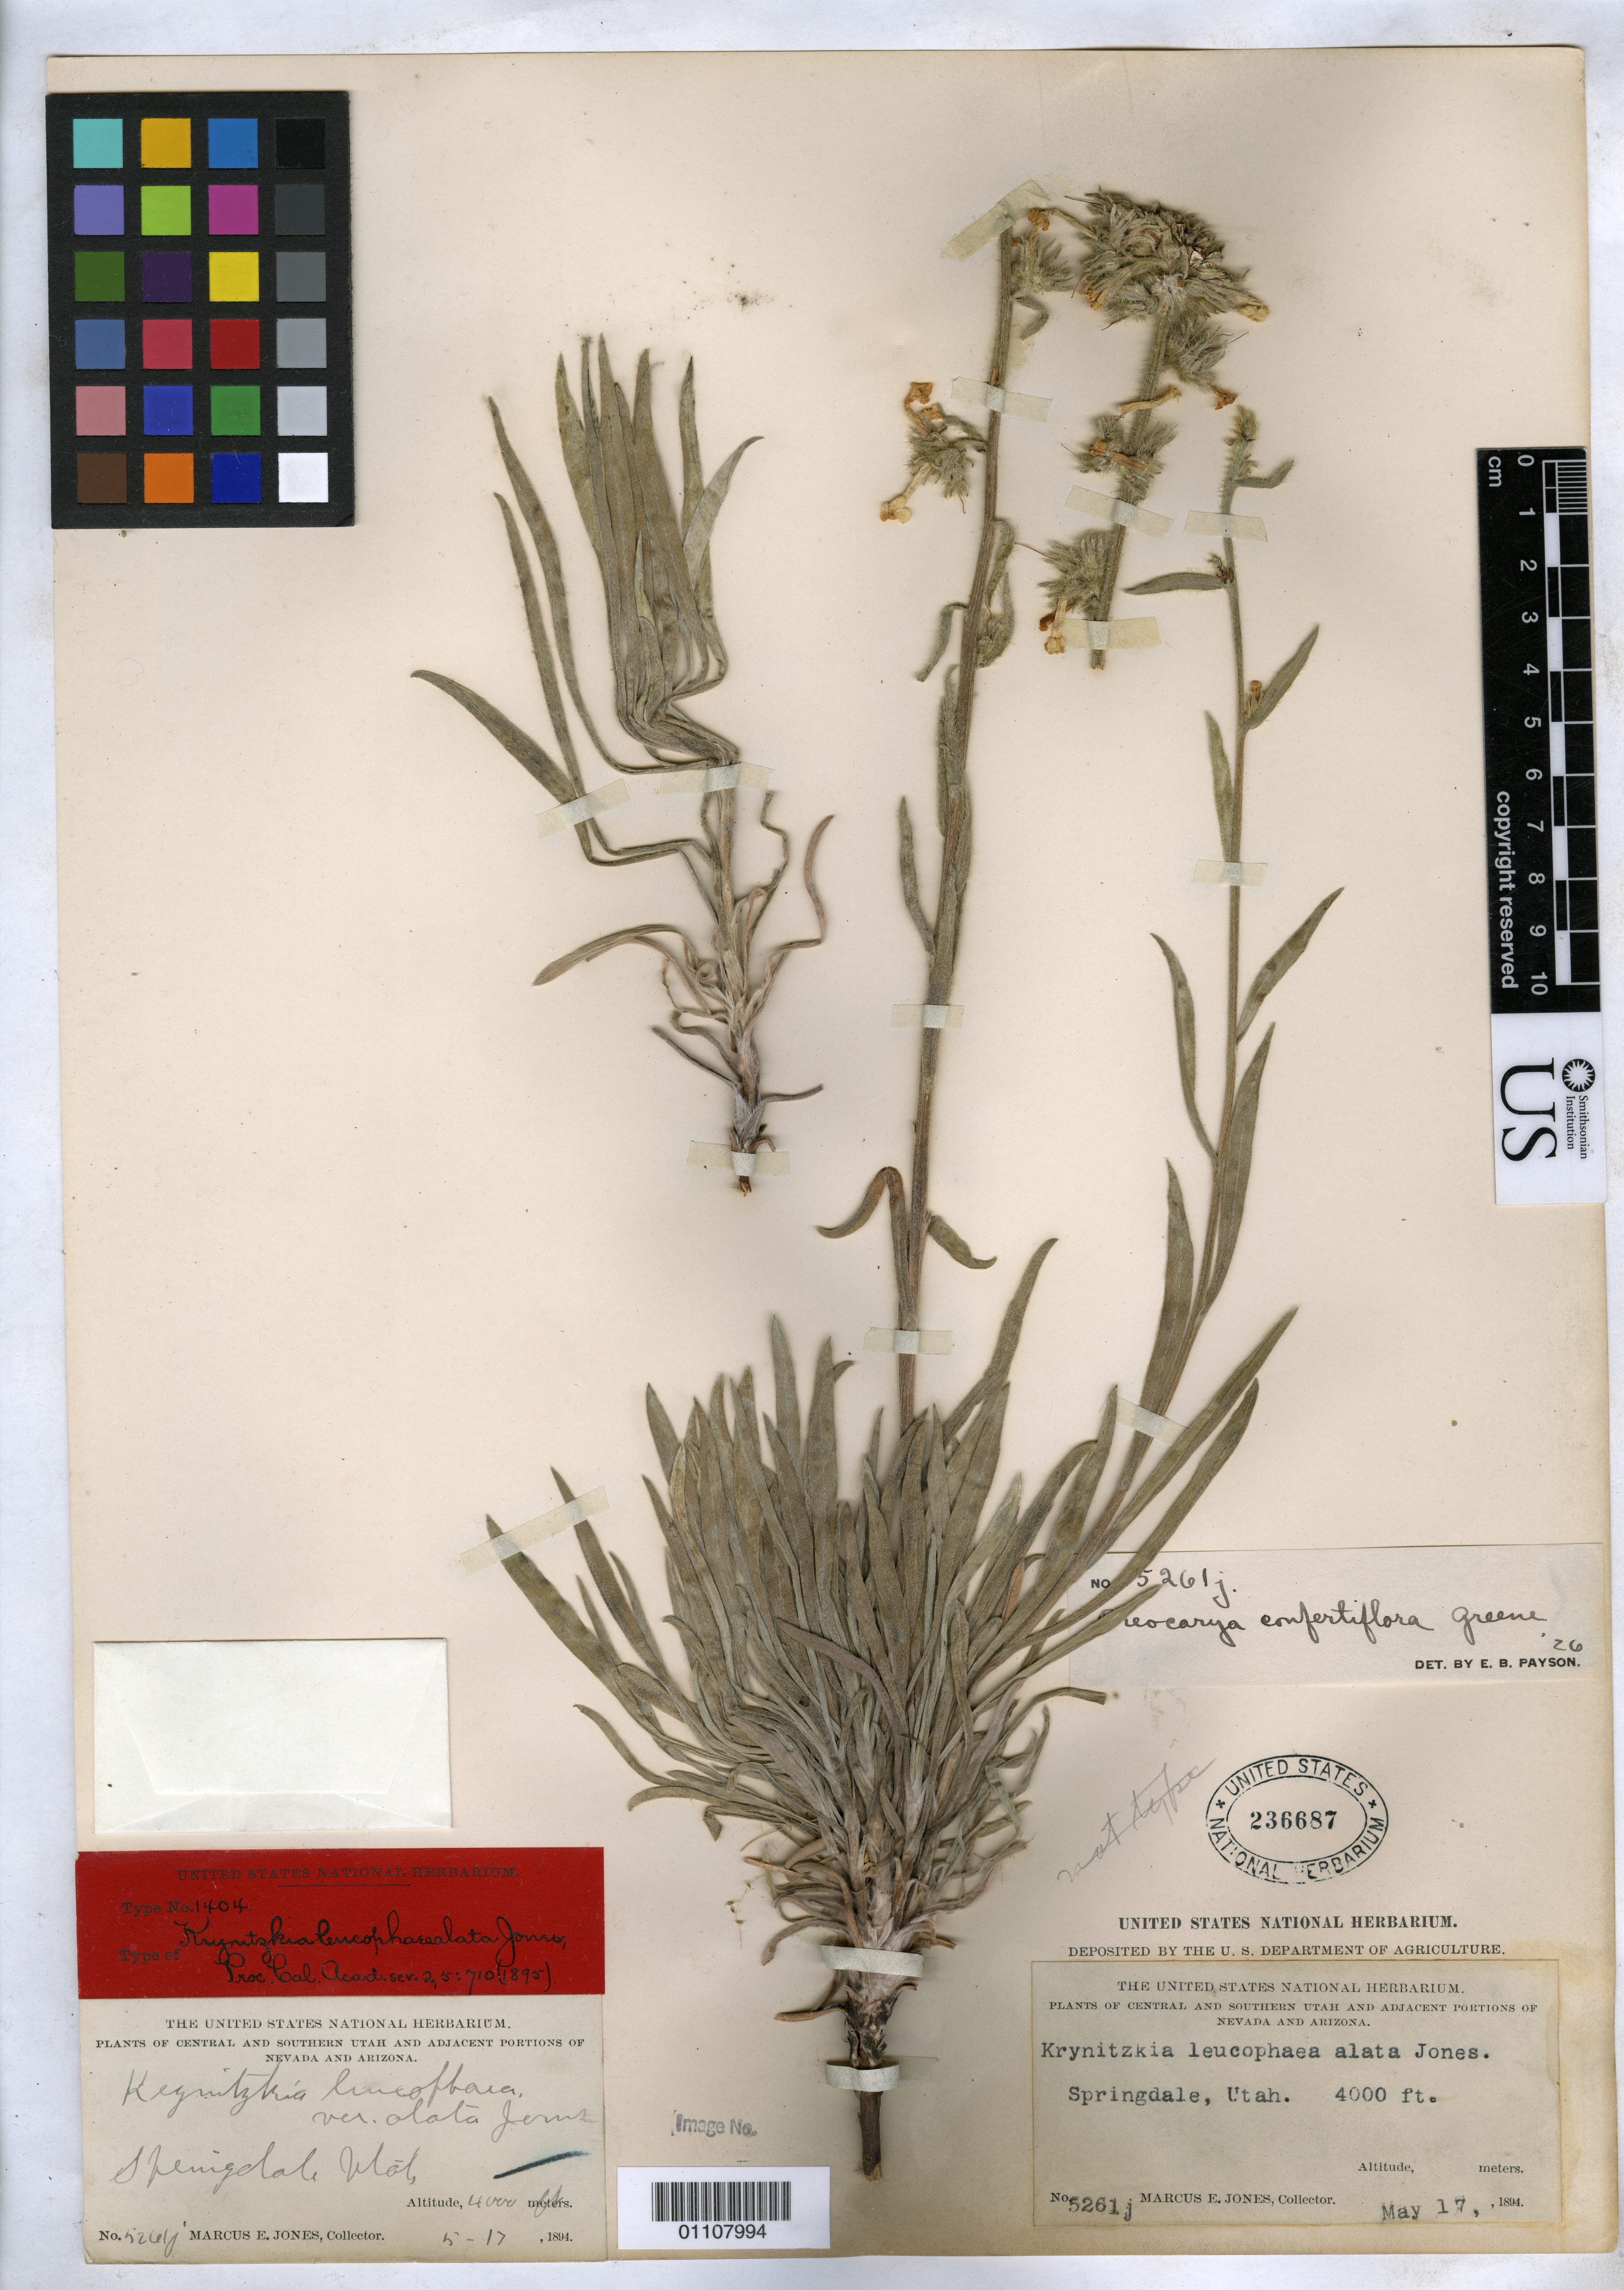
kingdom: Plantae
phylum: Tracheophyta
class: Magnoliopsida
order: Boraginales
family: Boraginaceae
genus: Krynitzkia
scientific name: Krynitzkia leucophaea var. alata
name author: M.E. Jones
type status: Isosyntype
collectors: M. E. Jones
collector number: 5261j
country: United States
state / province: Utah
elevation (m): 1219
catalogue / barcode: US 236687